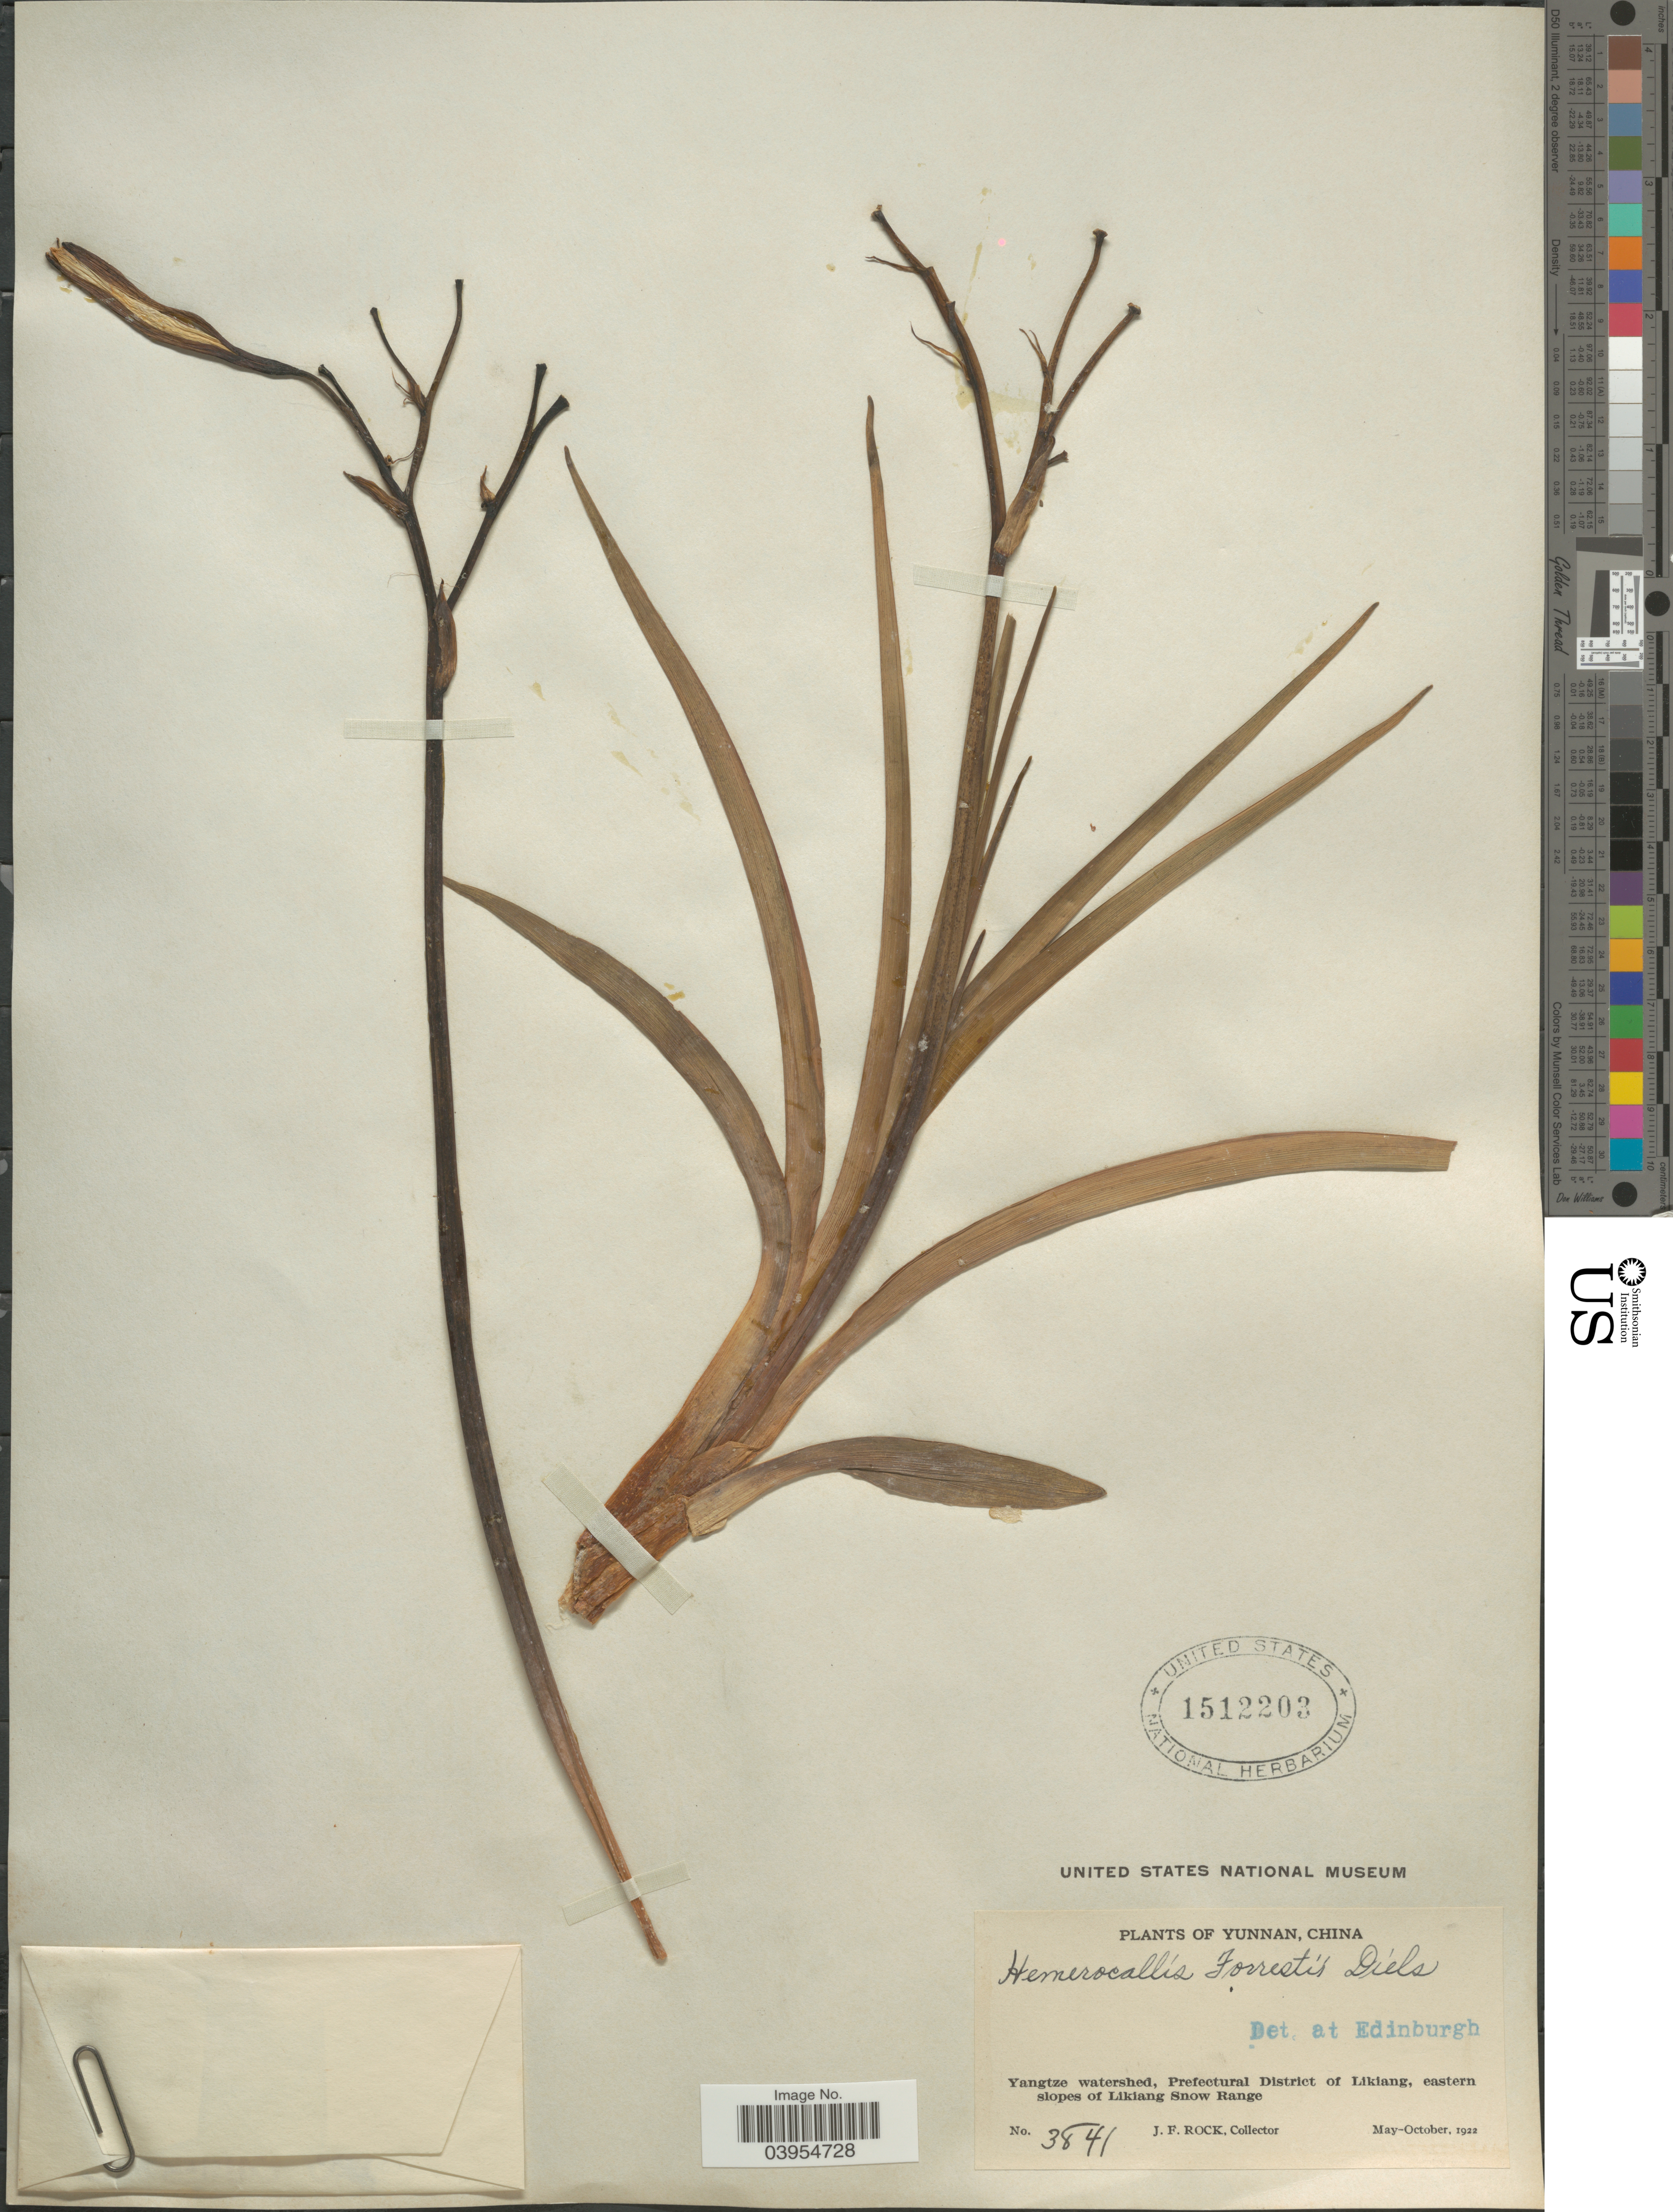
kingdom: Plantae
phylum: Tracheophyta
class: Liliopsida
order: Asparagales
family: Asphodelaceae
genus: Hemerocallis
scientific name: Hemerocallis forrestii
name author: Diels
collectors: J. Rock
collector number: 3841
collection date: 1922-05/1922-10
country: China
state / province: Yunnan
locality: Yangtze watershed, Prefectural District of Likiang, eastern slopes of Likiang Snow Range.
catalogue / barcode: US 1512203